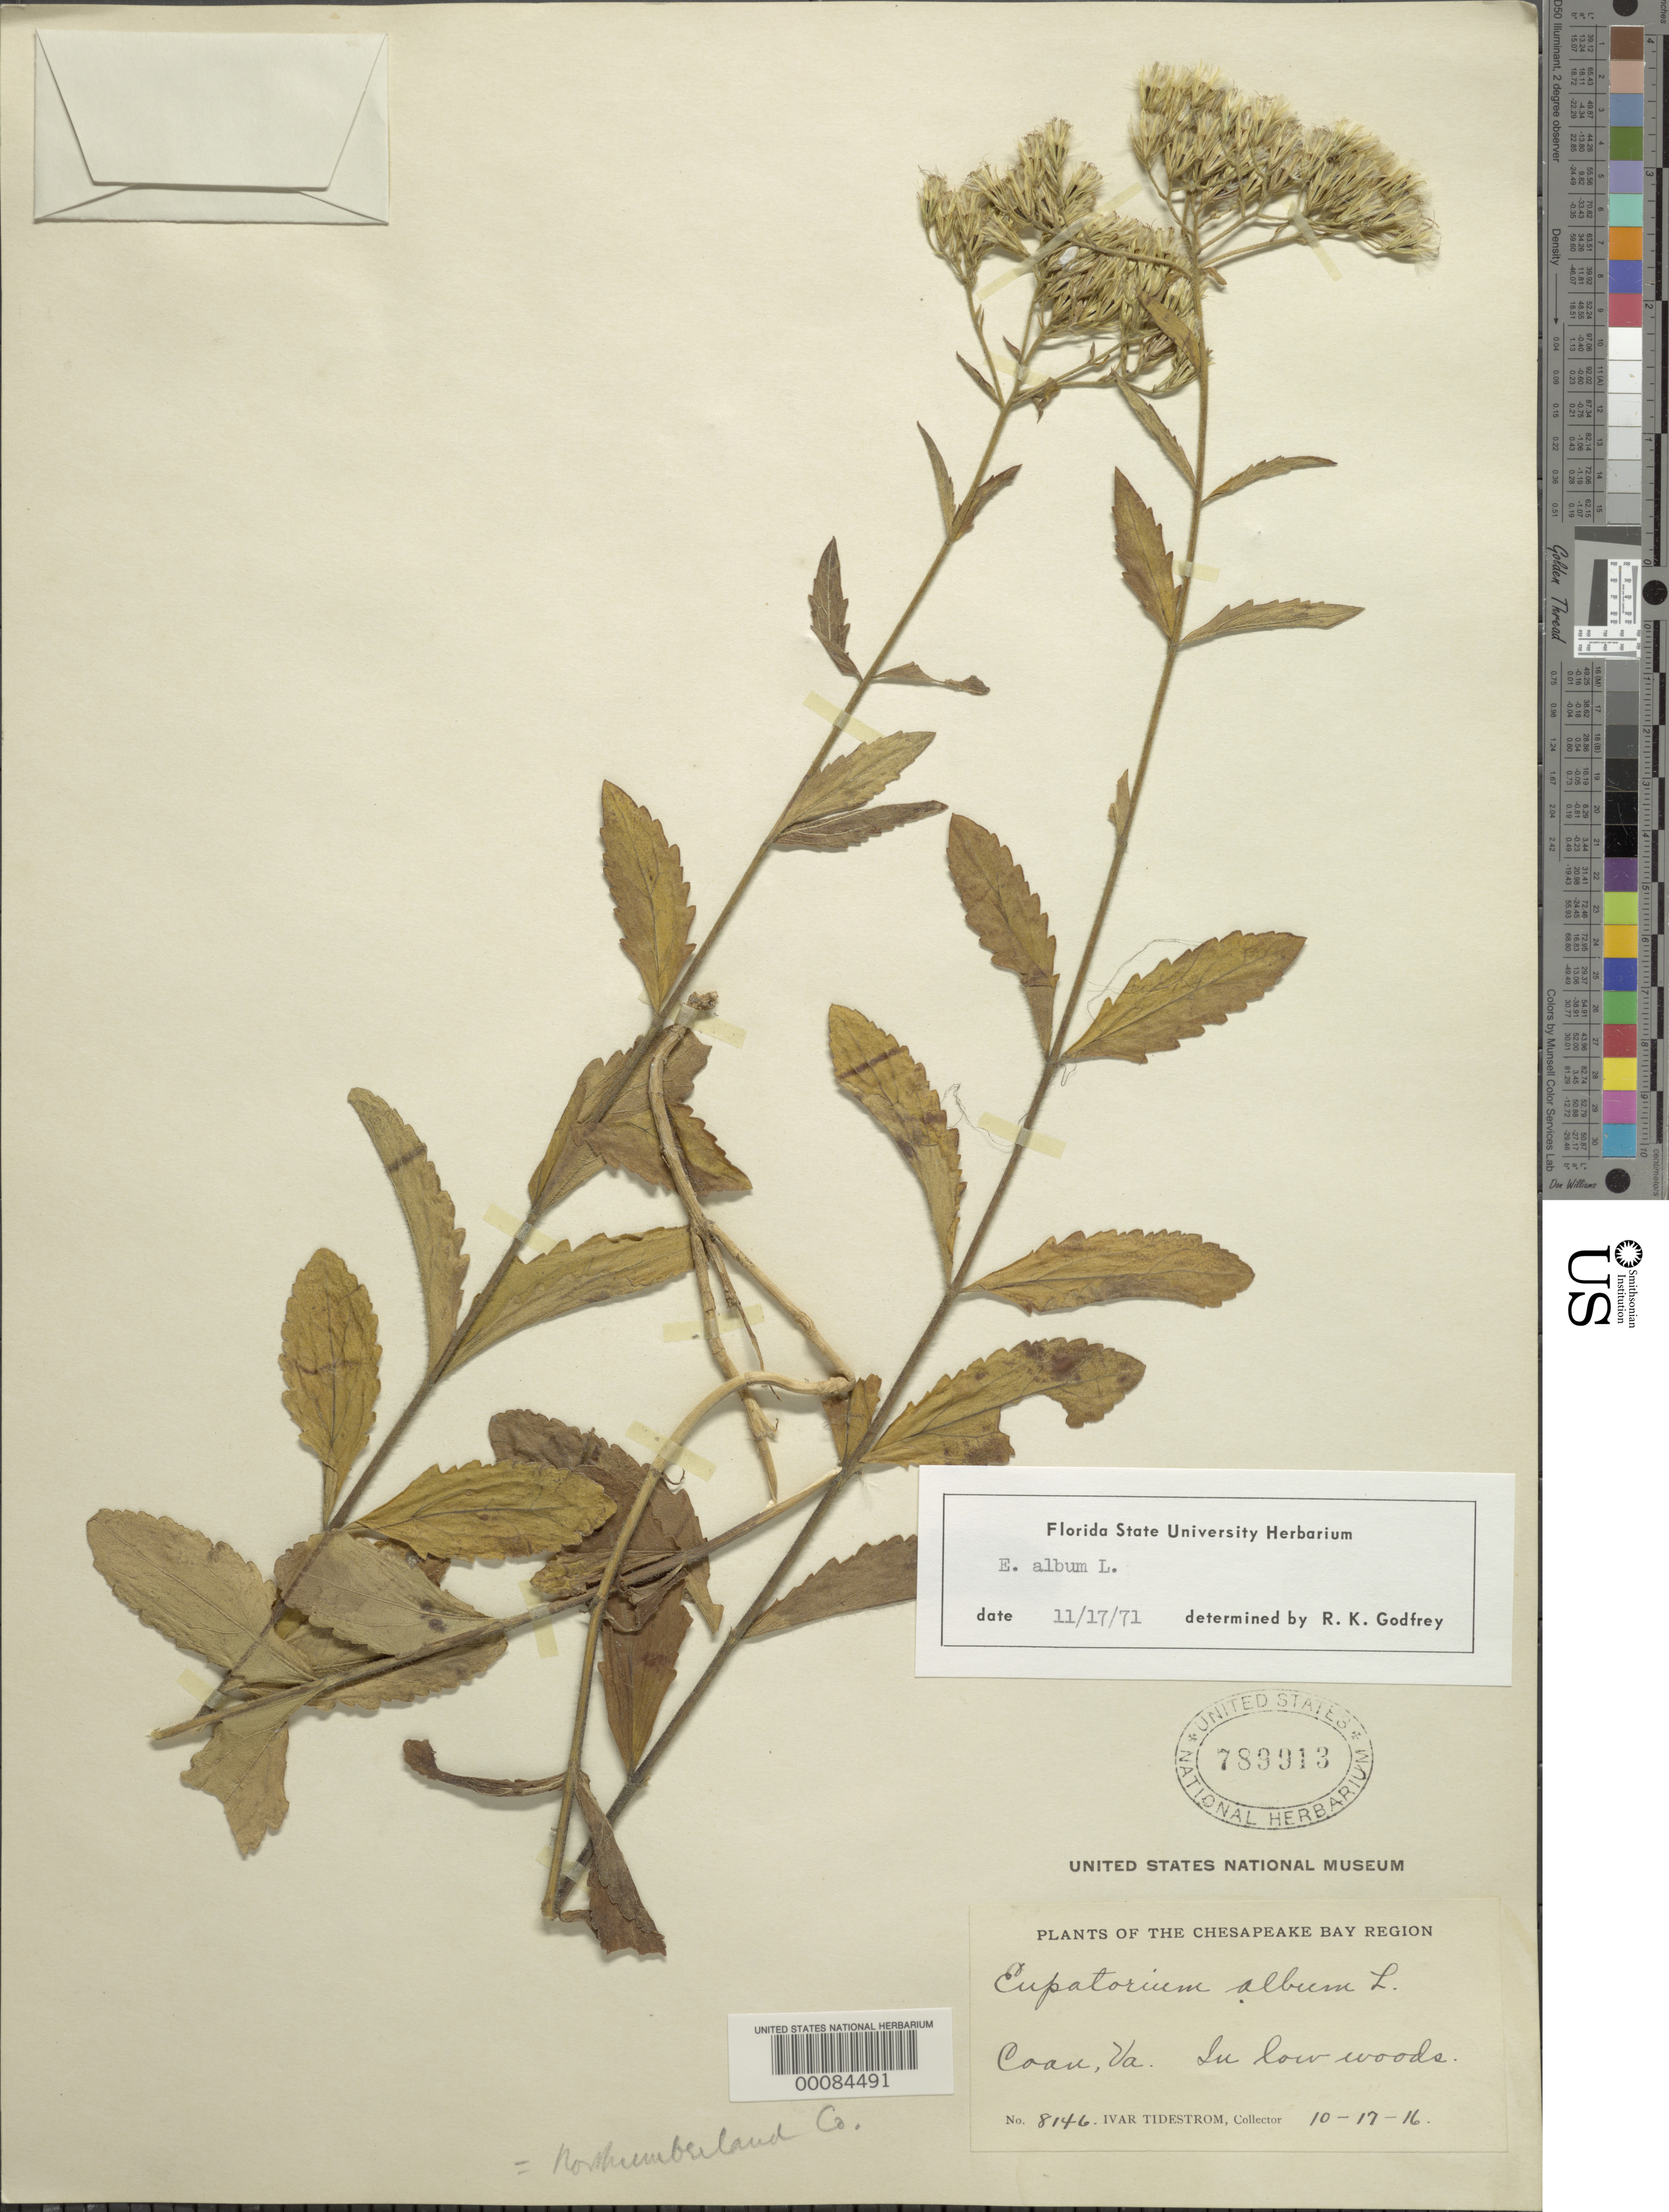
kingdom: Plantae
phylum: Tracheophyta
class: Magnoliopsida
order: Asterales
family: Asteraceae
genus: Eupatorium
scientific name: Eupatorium album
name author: L.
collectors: I. F. Tidestrom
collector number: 8146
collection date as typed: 17 Oct 1916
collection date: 1916-10-17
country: United States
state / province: Virginia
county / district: Northumberland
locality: Coan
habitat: Low woods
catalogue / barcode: US 789913